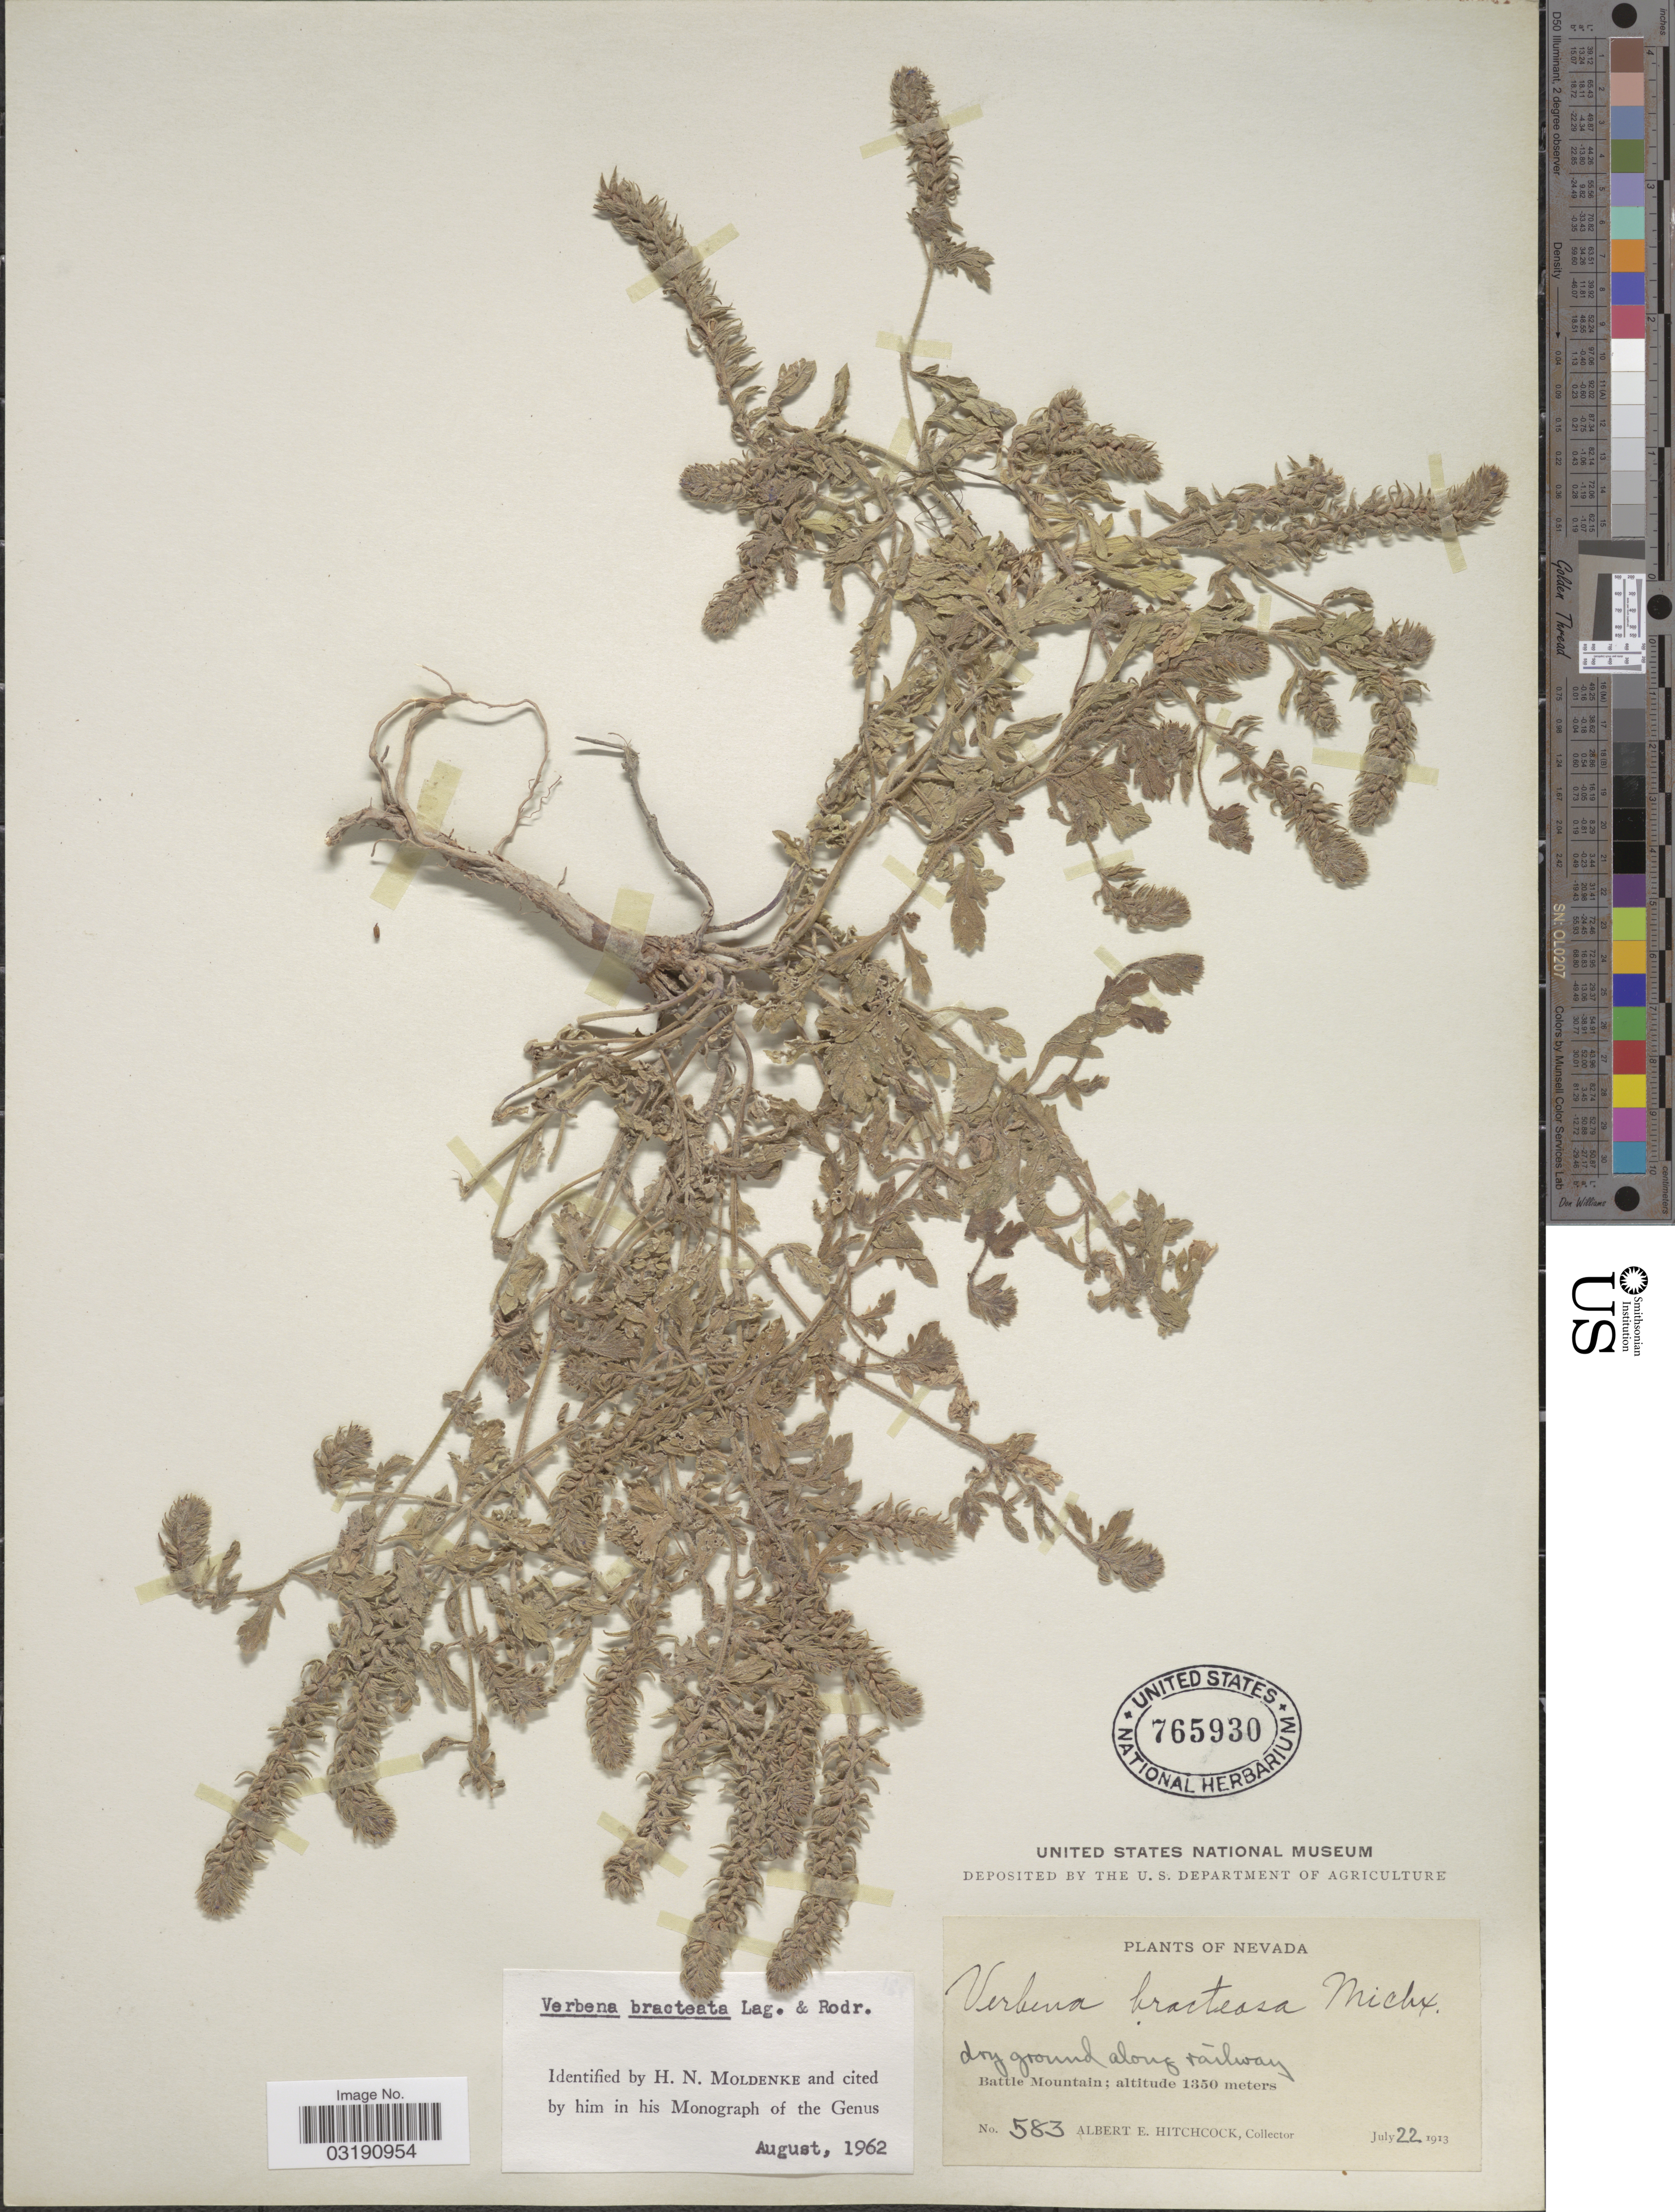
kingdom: Plantae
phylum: Tracheophyta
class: Magnoliopsida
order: Lamiales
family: Verbenaceae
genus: Verbena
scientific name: Verbena bracteata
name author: Cav. ex Lag. & Rodr.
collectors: A. Hitchcock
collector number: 583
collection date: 1913-07-22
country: United States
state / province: Nevada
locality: Dry ground along railway. Battle Mountain.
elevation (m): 1350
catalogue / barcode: US 765930